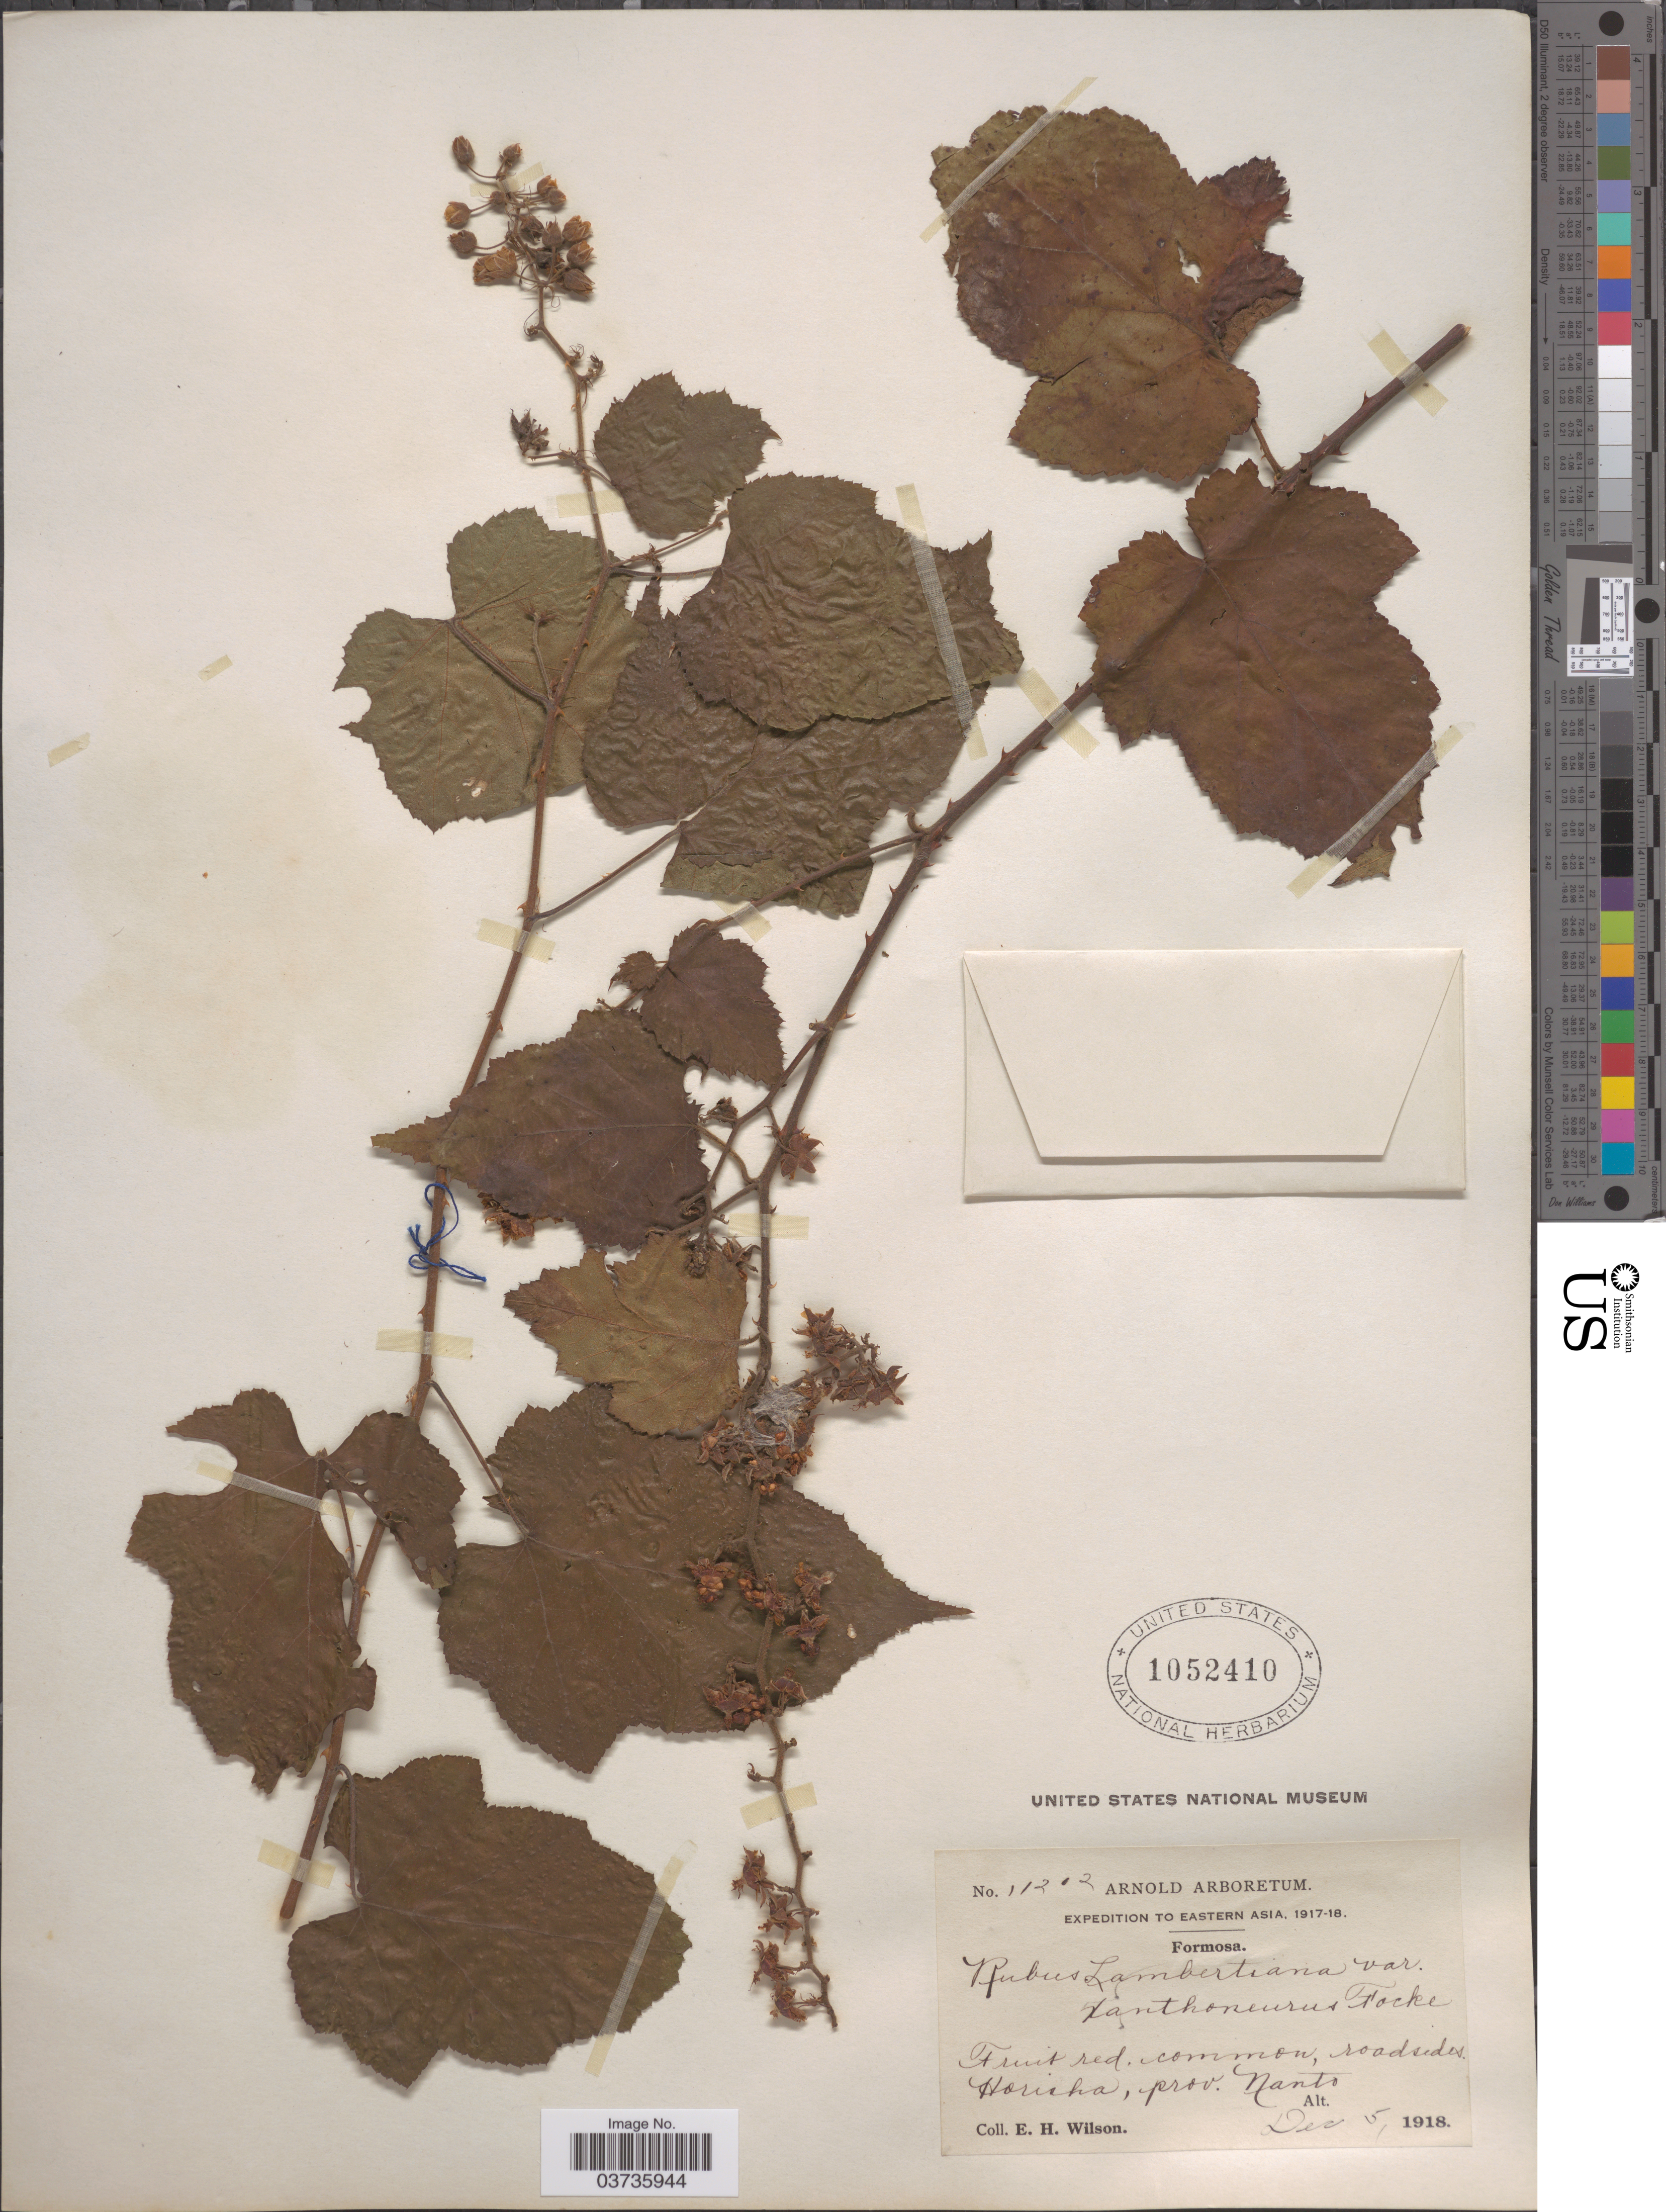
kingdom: Plantae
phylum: Tracheophyta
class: Magnoliopsida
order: Rosales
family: Rosaceae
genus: Rubus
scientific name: Rubus lambertianus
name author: Ser.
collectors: E. Wilson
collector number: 11202*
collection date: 1918-12-05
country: Taiwan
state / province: Nantou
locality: Formosa. Horiska, prov. Nanto.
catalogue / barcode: US 1052410